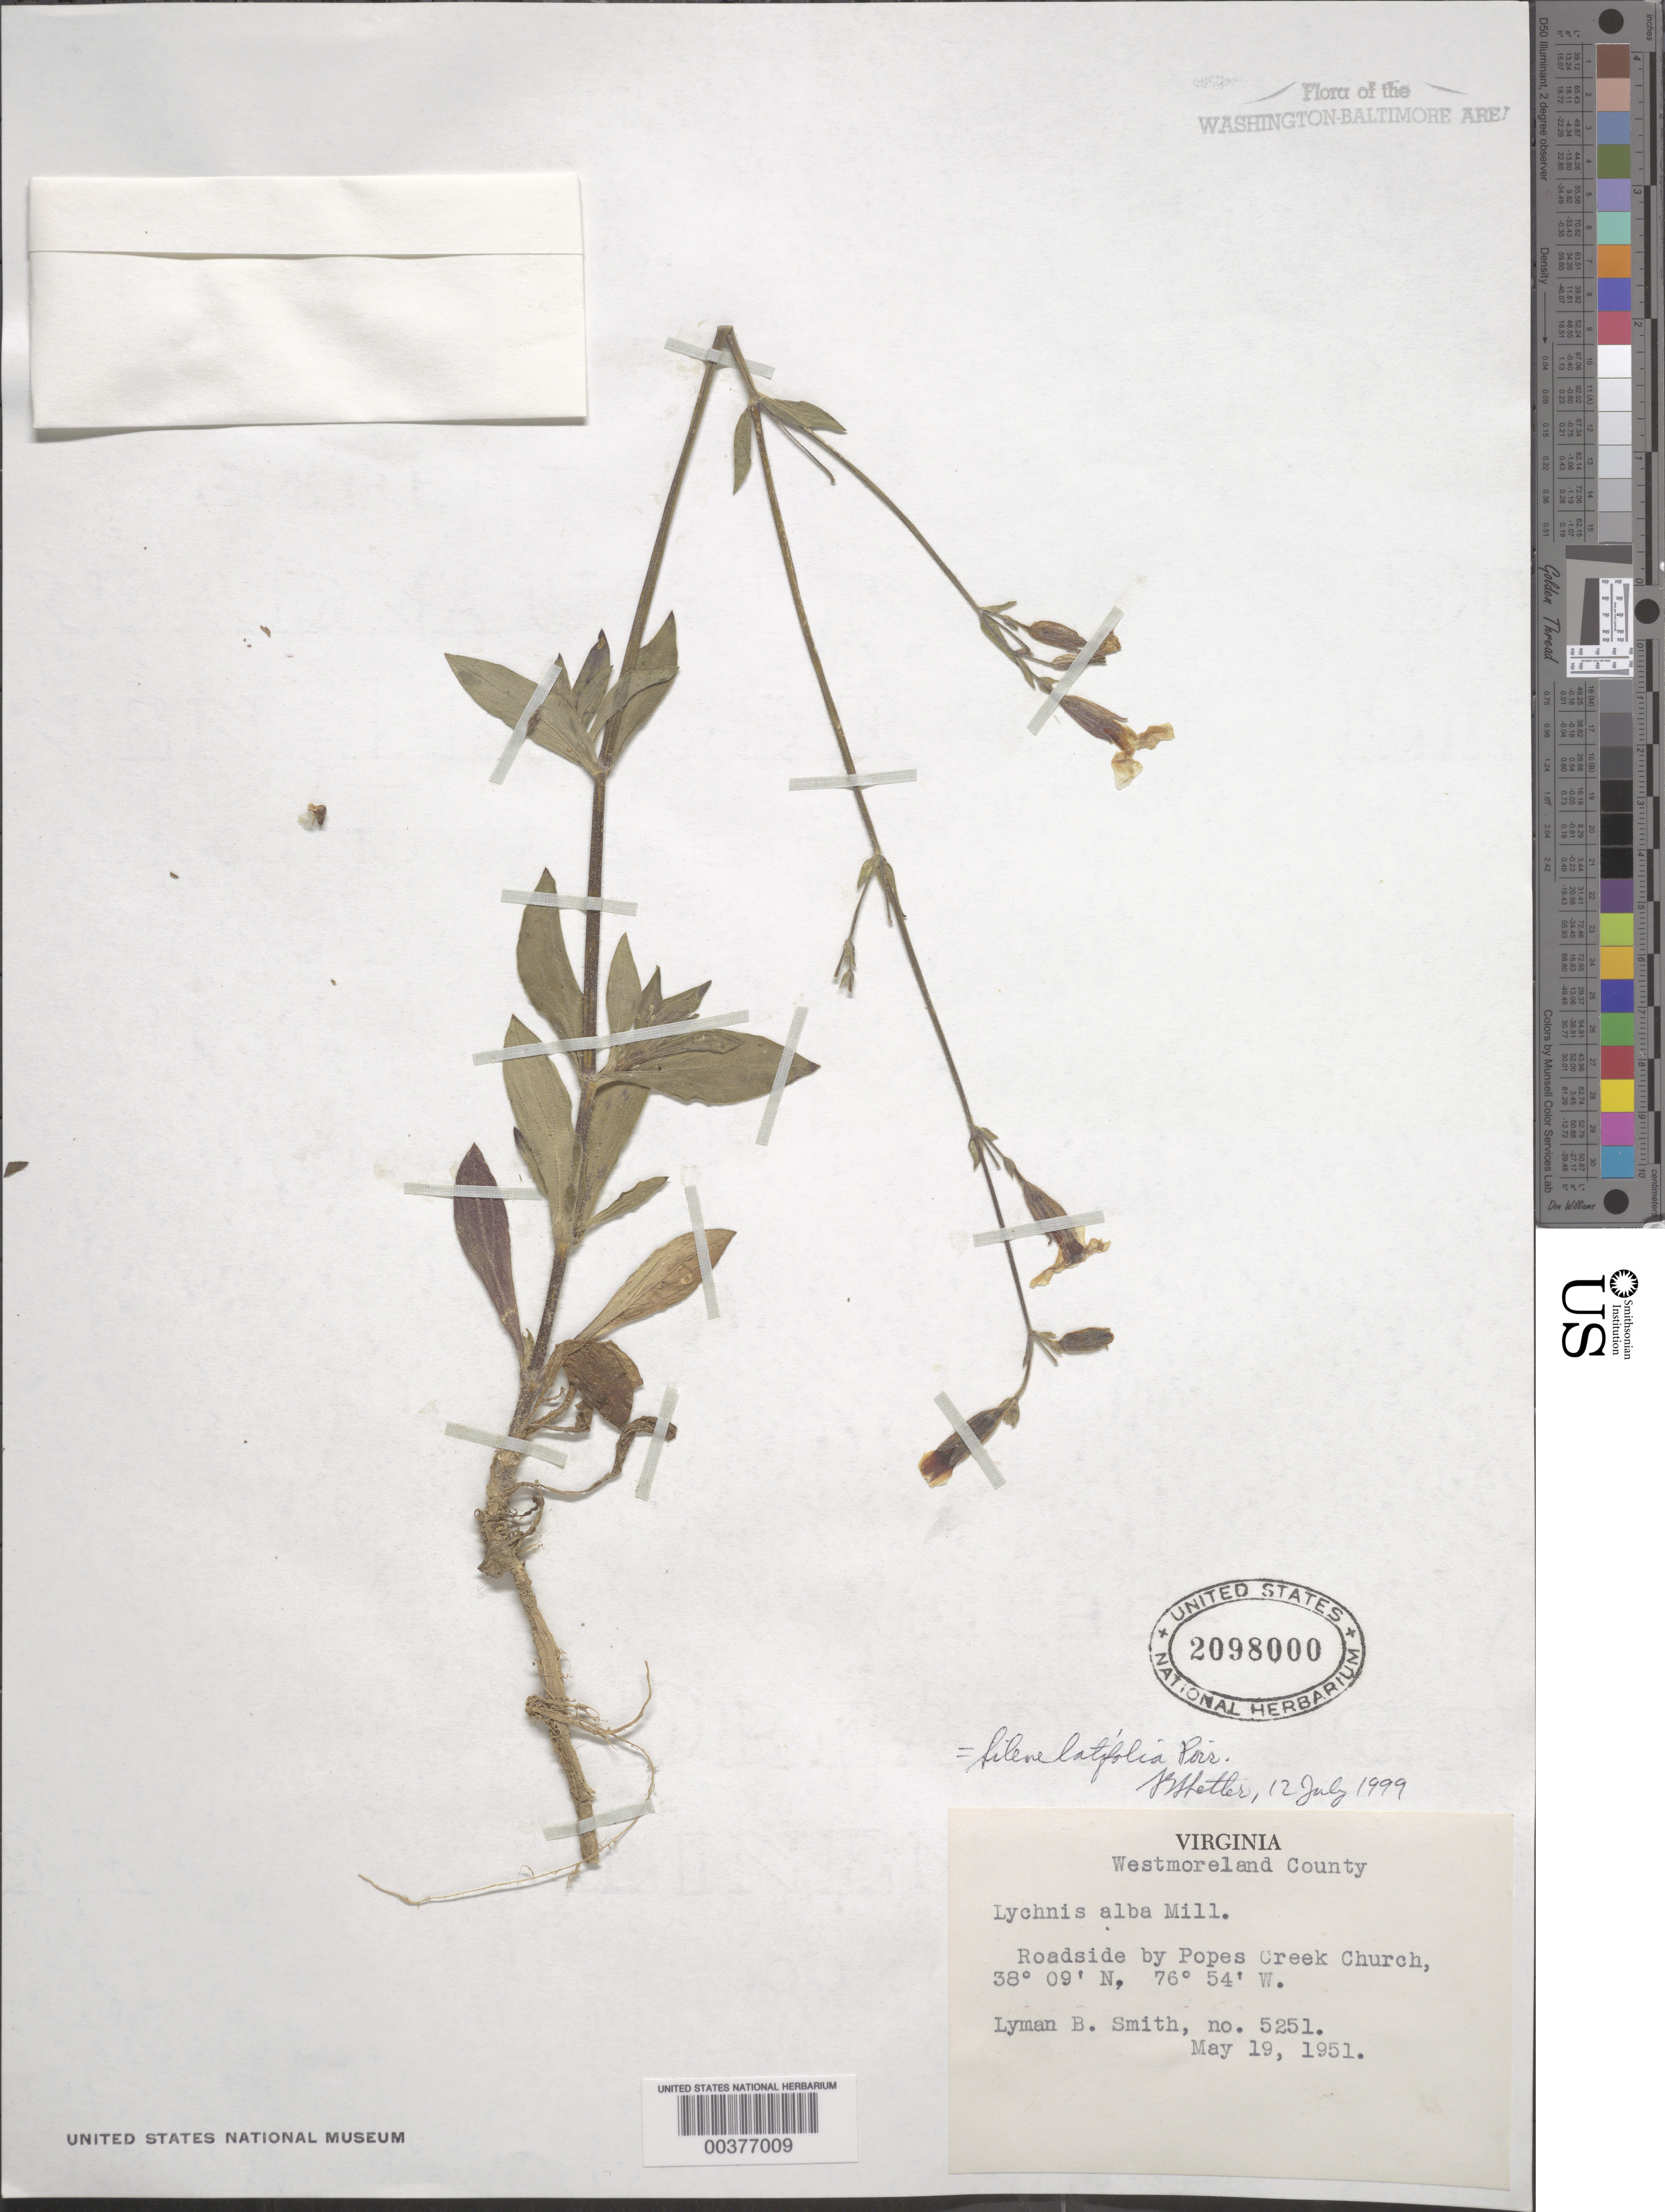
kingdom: Plantae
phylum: Tracheophyta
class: Magnoliopsida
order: Caryophyllales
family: Caryophyllaceae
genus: Silene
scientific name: Silene latifolia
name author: Poir.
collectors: L. Smith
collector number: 5251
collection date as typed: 19 May 1951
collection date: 1951-05-19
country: United States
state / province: Virginia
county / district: Westmoreland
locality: Popes Creek Church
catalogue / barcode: US 2098000